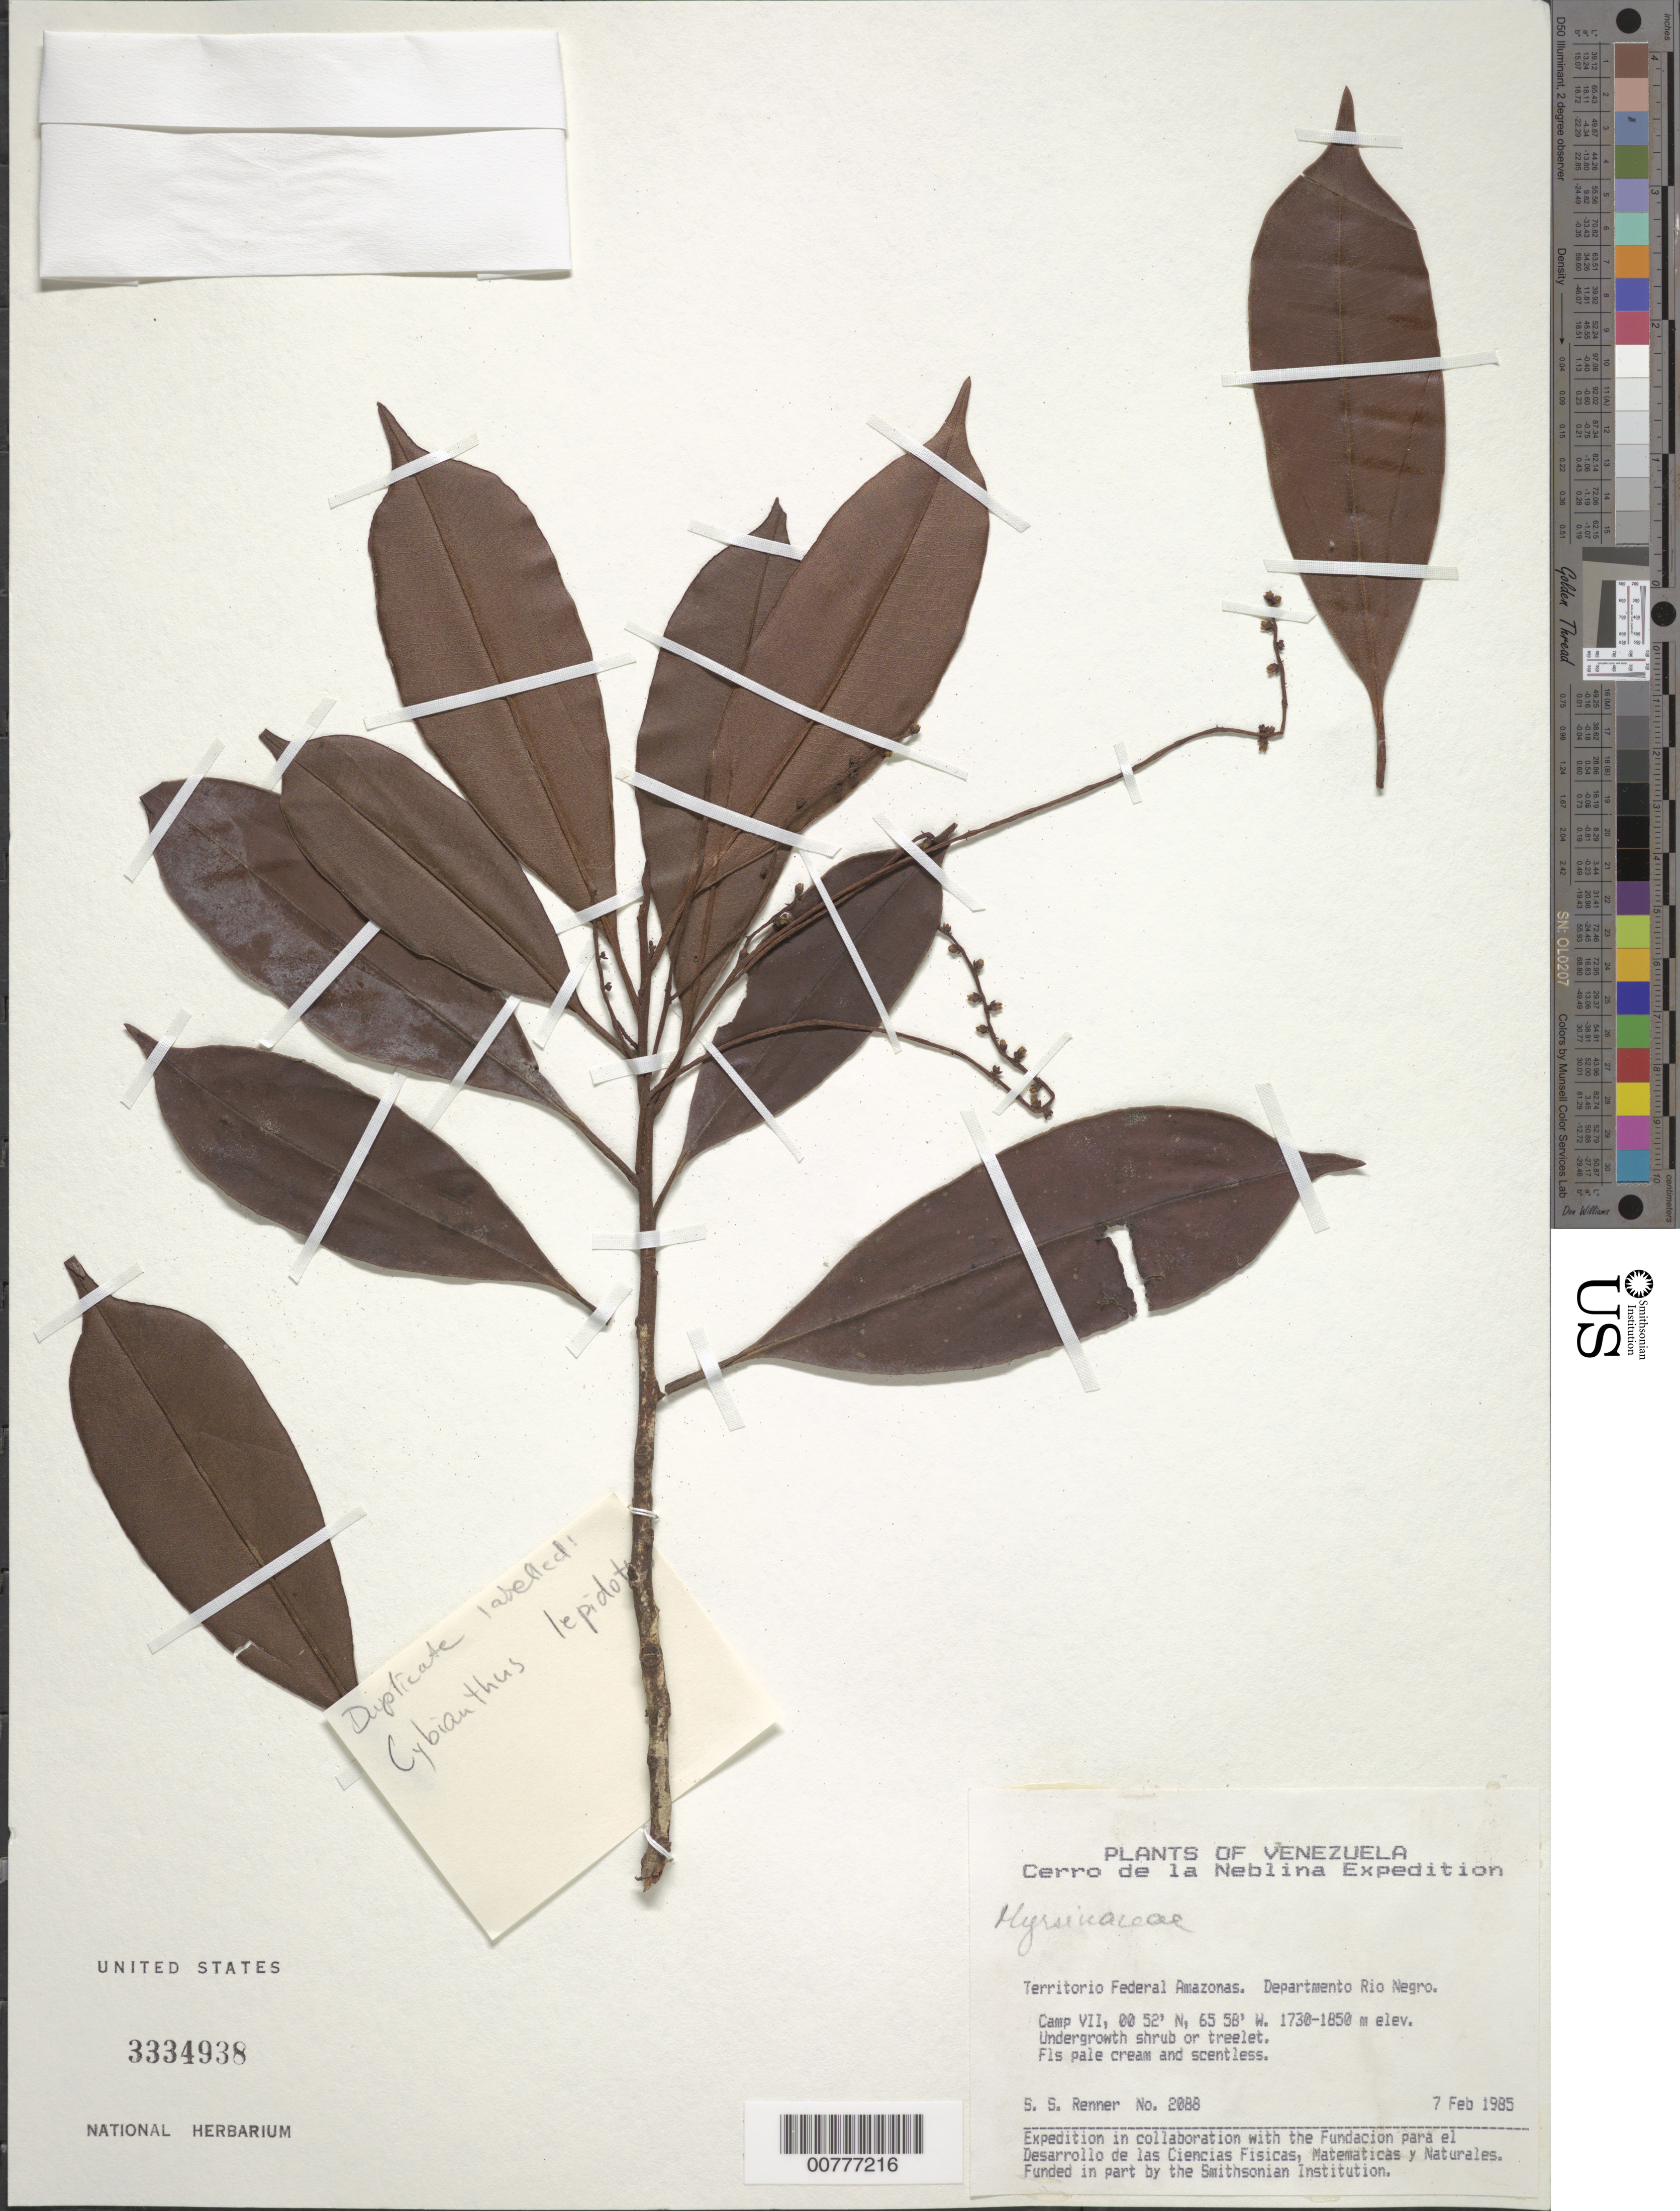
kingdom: Plantae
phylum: Tracheophyta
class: Magnoliopsida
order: Ericales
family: Primulaceae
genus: Cybianthus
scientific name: Cybianthus lepidotus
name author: (Gleason) G. Agostini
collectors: S. S. Renner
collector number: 2088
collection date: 1985-02-07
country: Venezuela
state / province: Amazonas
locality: Territorio Federal Amazonas. Departmento Rio Negro. Camp VII.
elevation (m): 1730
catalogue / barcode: US 3334938